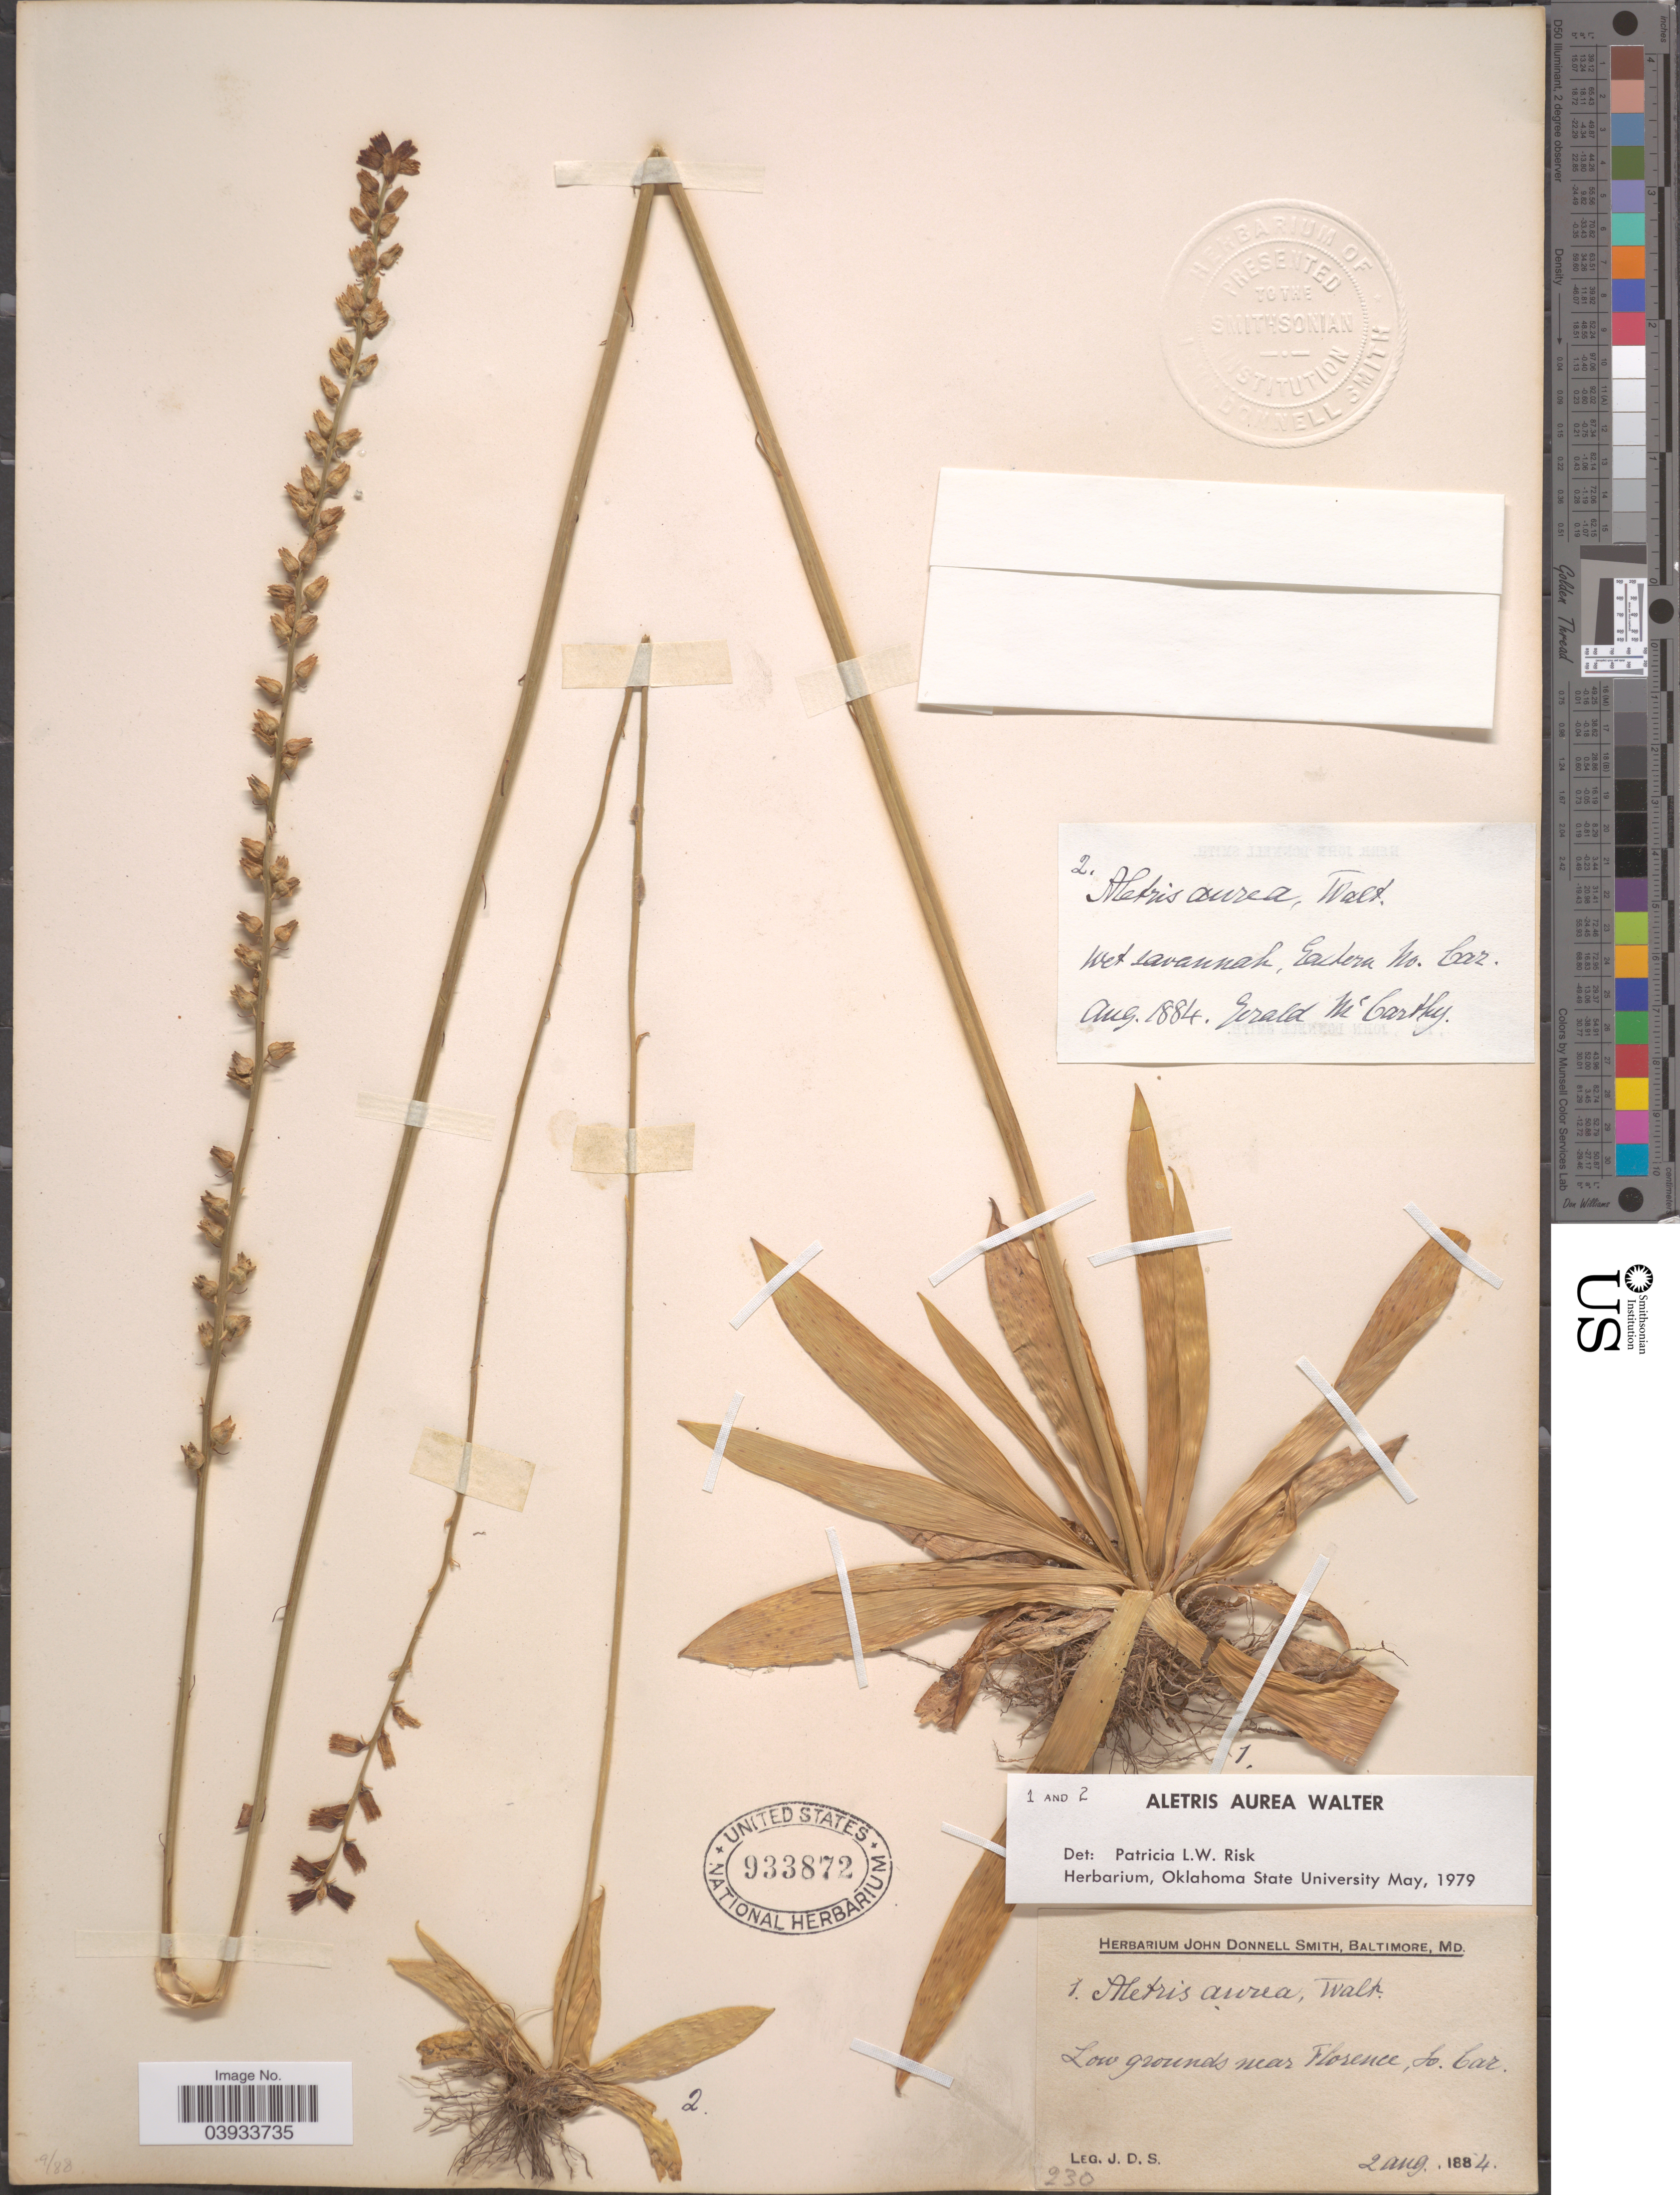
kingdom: Plantae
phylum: Tracheophyta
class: Liliopsida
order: Dioscoreales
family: Nartheciaceae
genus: Aletris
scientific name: Aletris aurea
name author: Walter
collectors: G. McCarthey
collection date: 1884-08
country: United States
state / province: North Carolina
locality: Eastern.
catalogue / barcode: US 933872-2